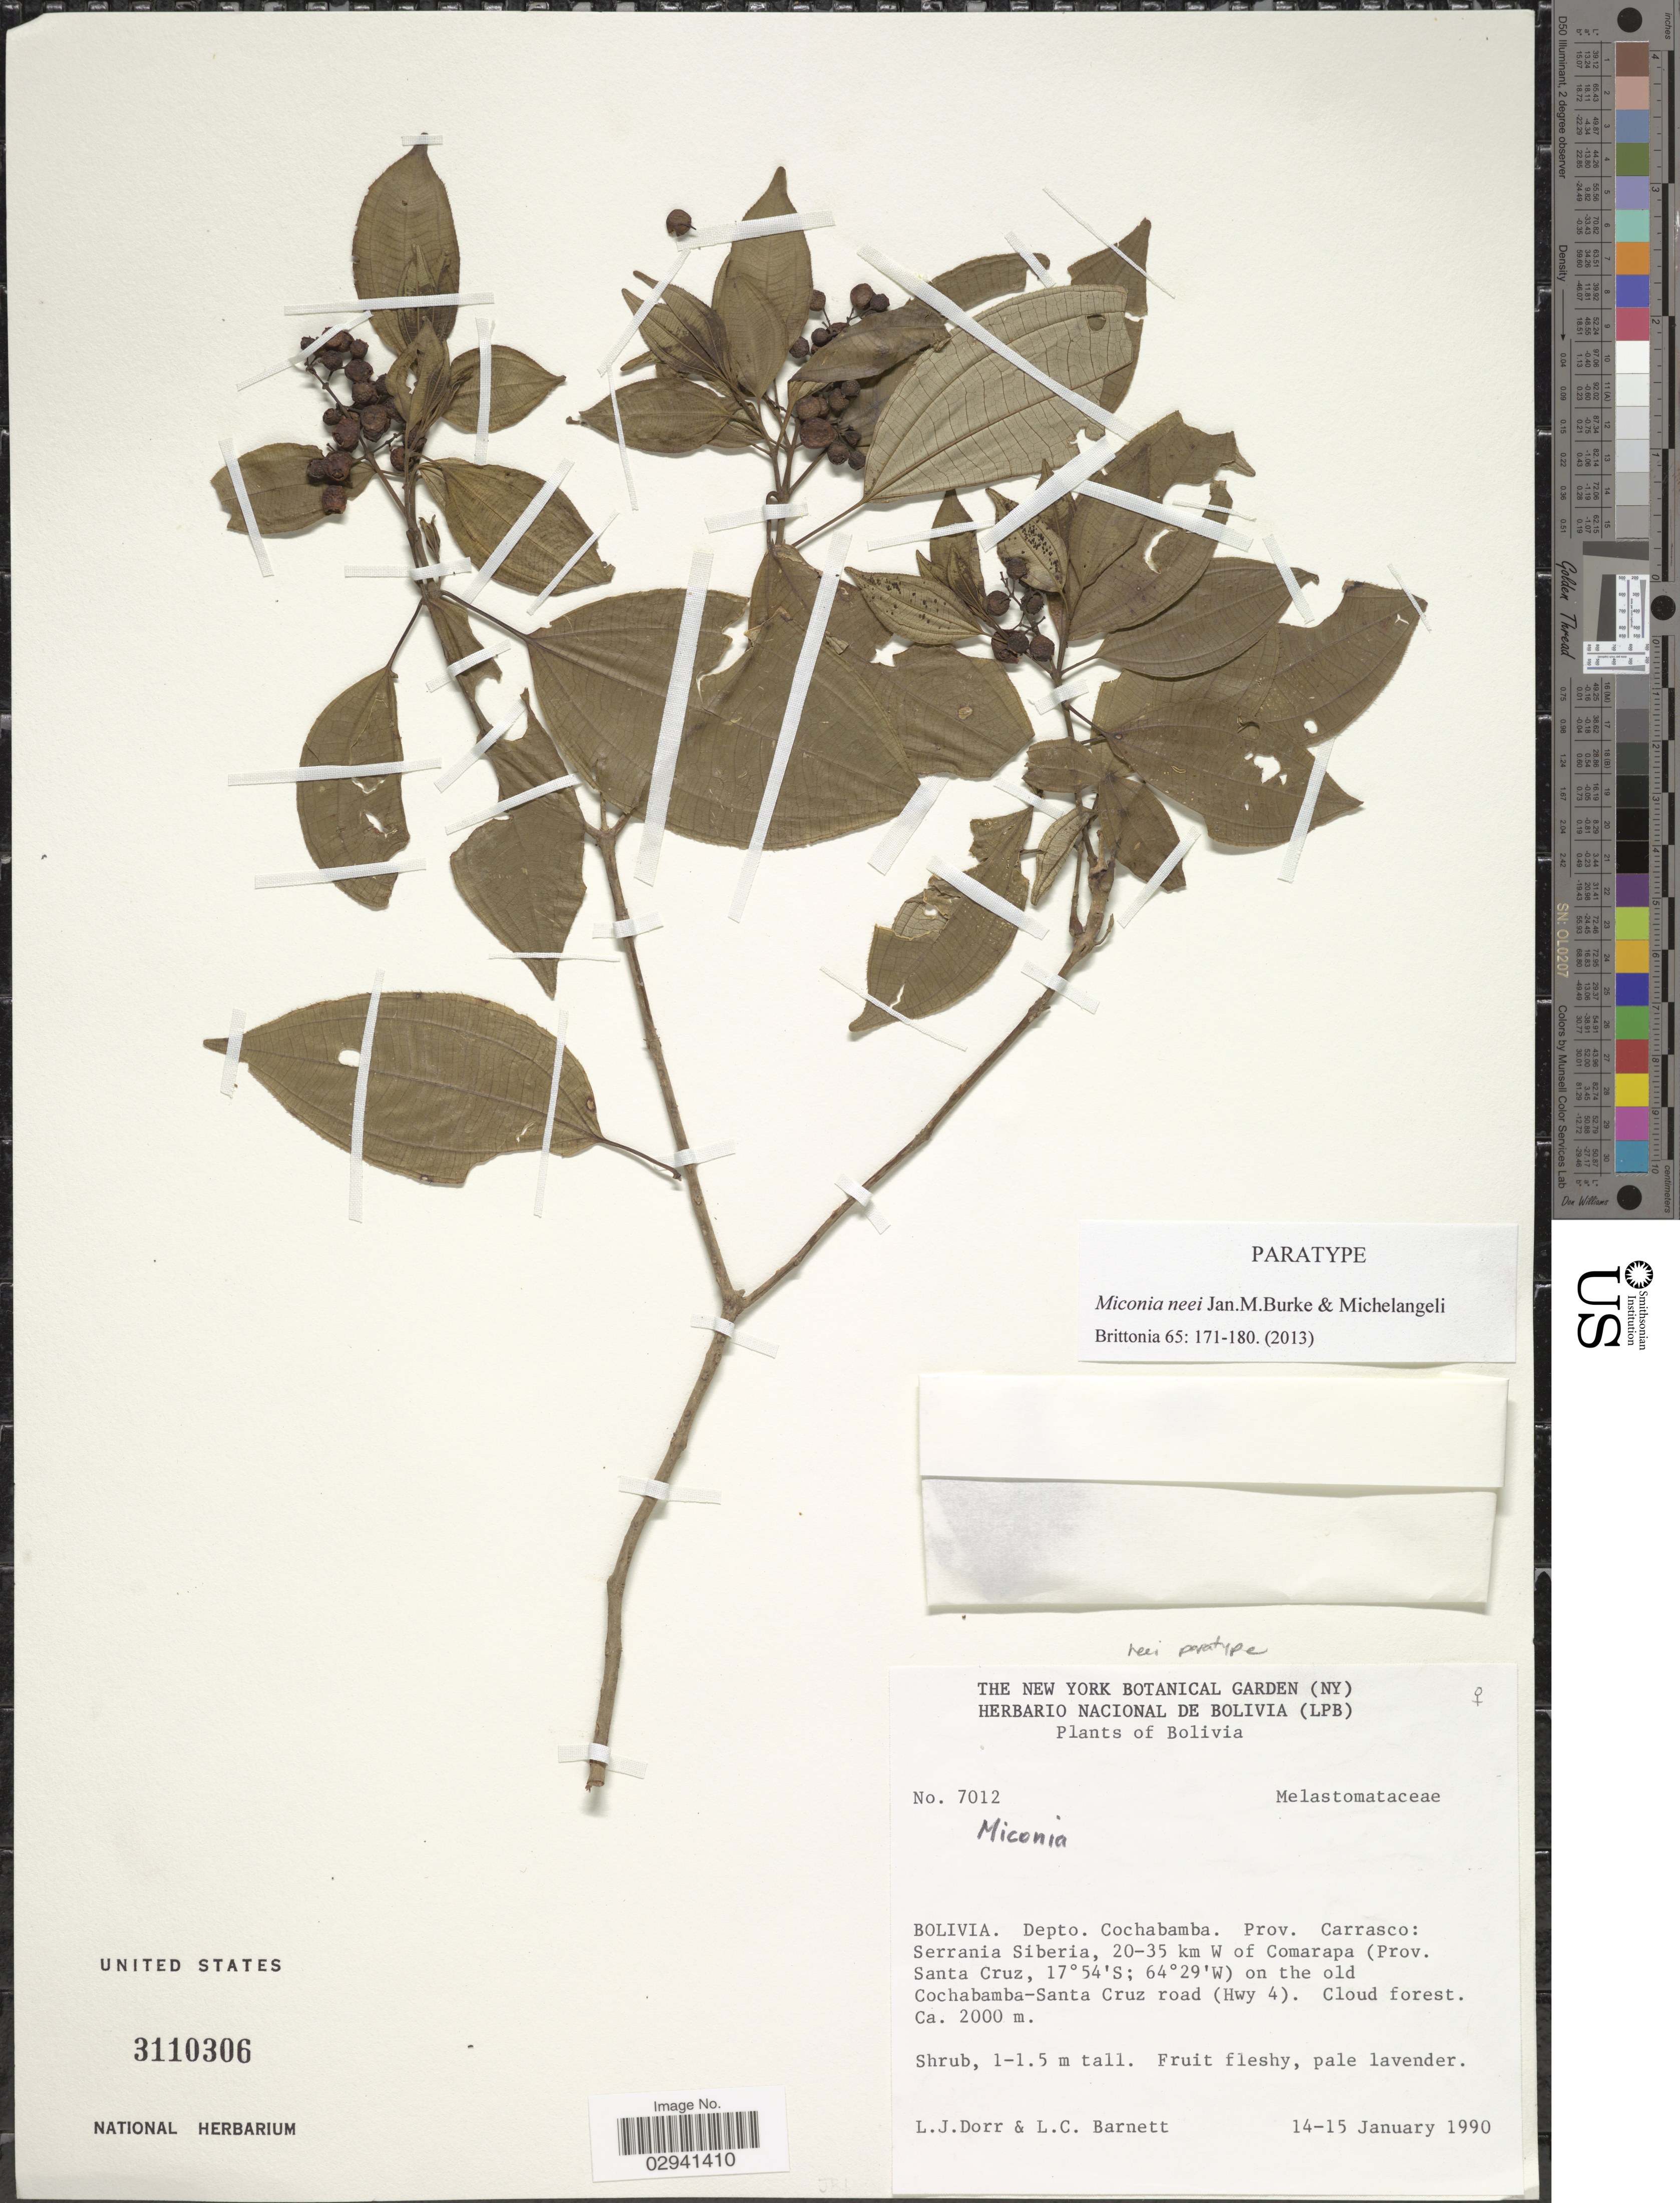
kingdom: Plantae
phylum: Tracheophyta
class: Magnoliopsida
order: Myrtales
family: Melastomataceae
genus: Miconia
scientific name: Miconia neei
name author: Jan.M. Burke & Michelang.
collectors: L. J. Dorr & L. C. Barnett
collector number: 7012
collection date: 1990-01-14/1990-01-15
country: Bolivia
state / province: Cochabamba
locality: Depto. Cochabamba, Prov. Carrasco. Serrania Siberia, 20-35 km W of Comarapa (Prov. Santa Cruz), on the old Cochabamba-Santa Cruz road (Hwy 4).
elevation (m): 2000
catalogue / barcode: US 3110306